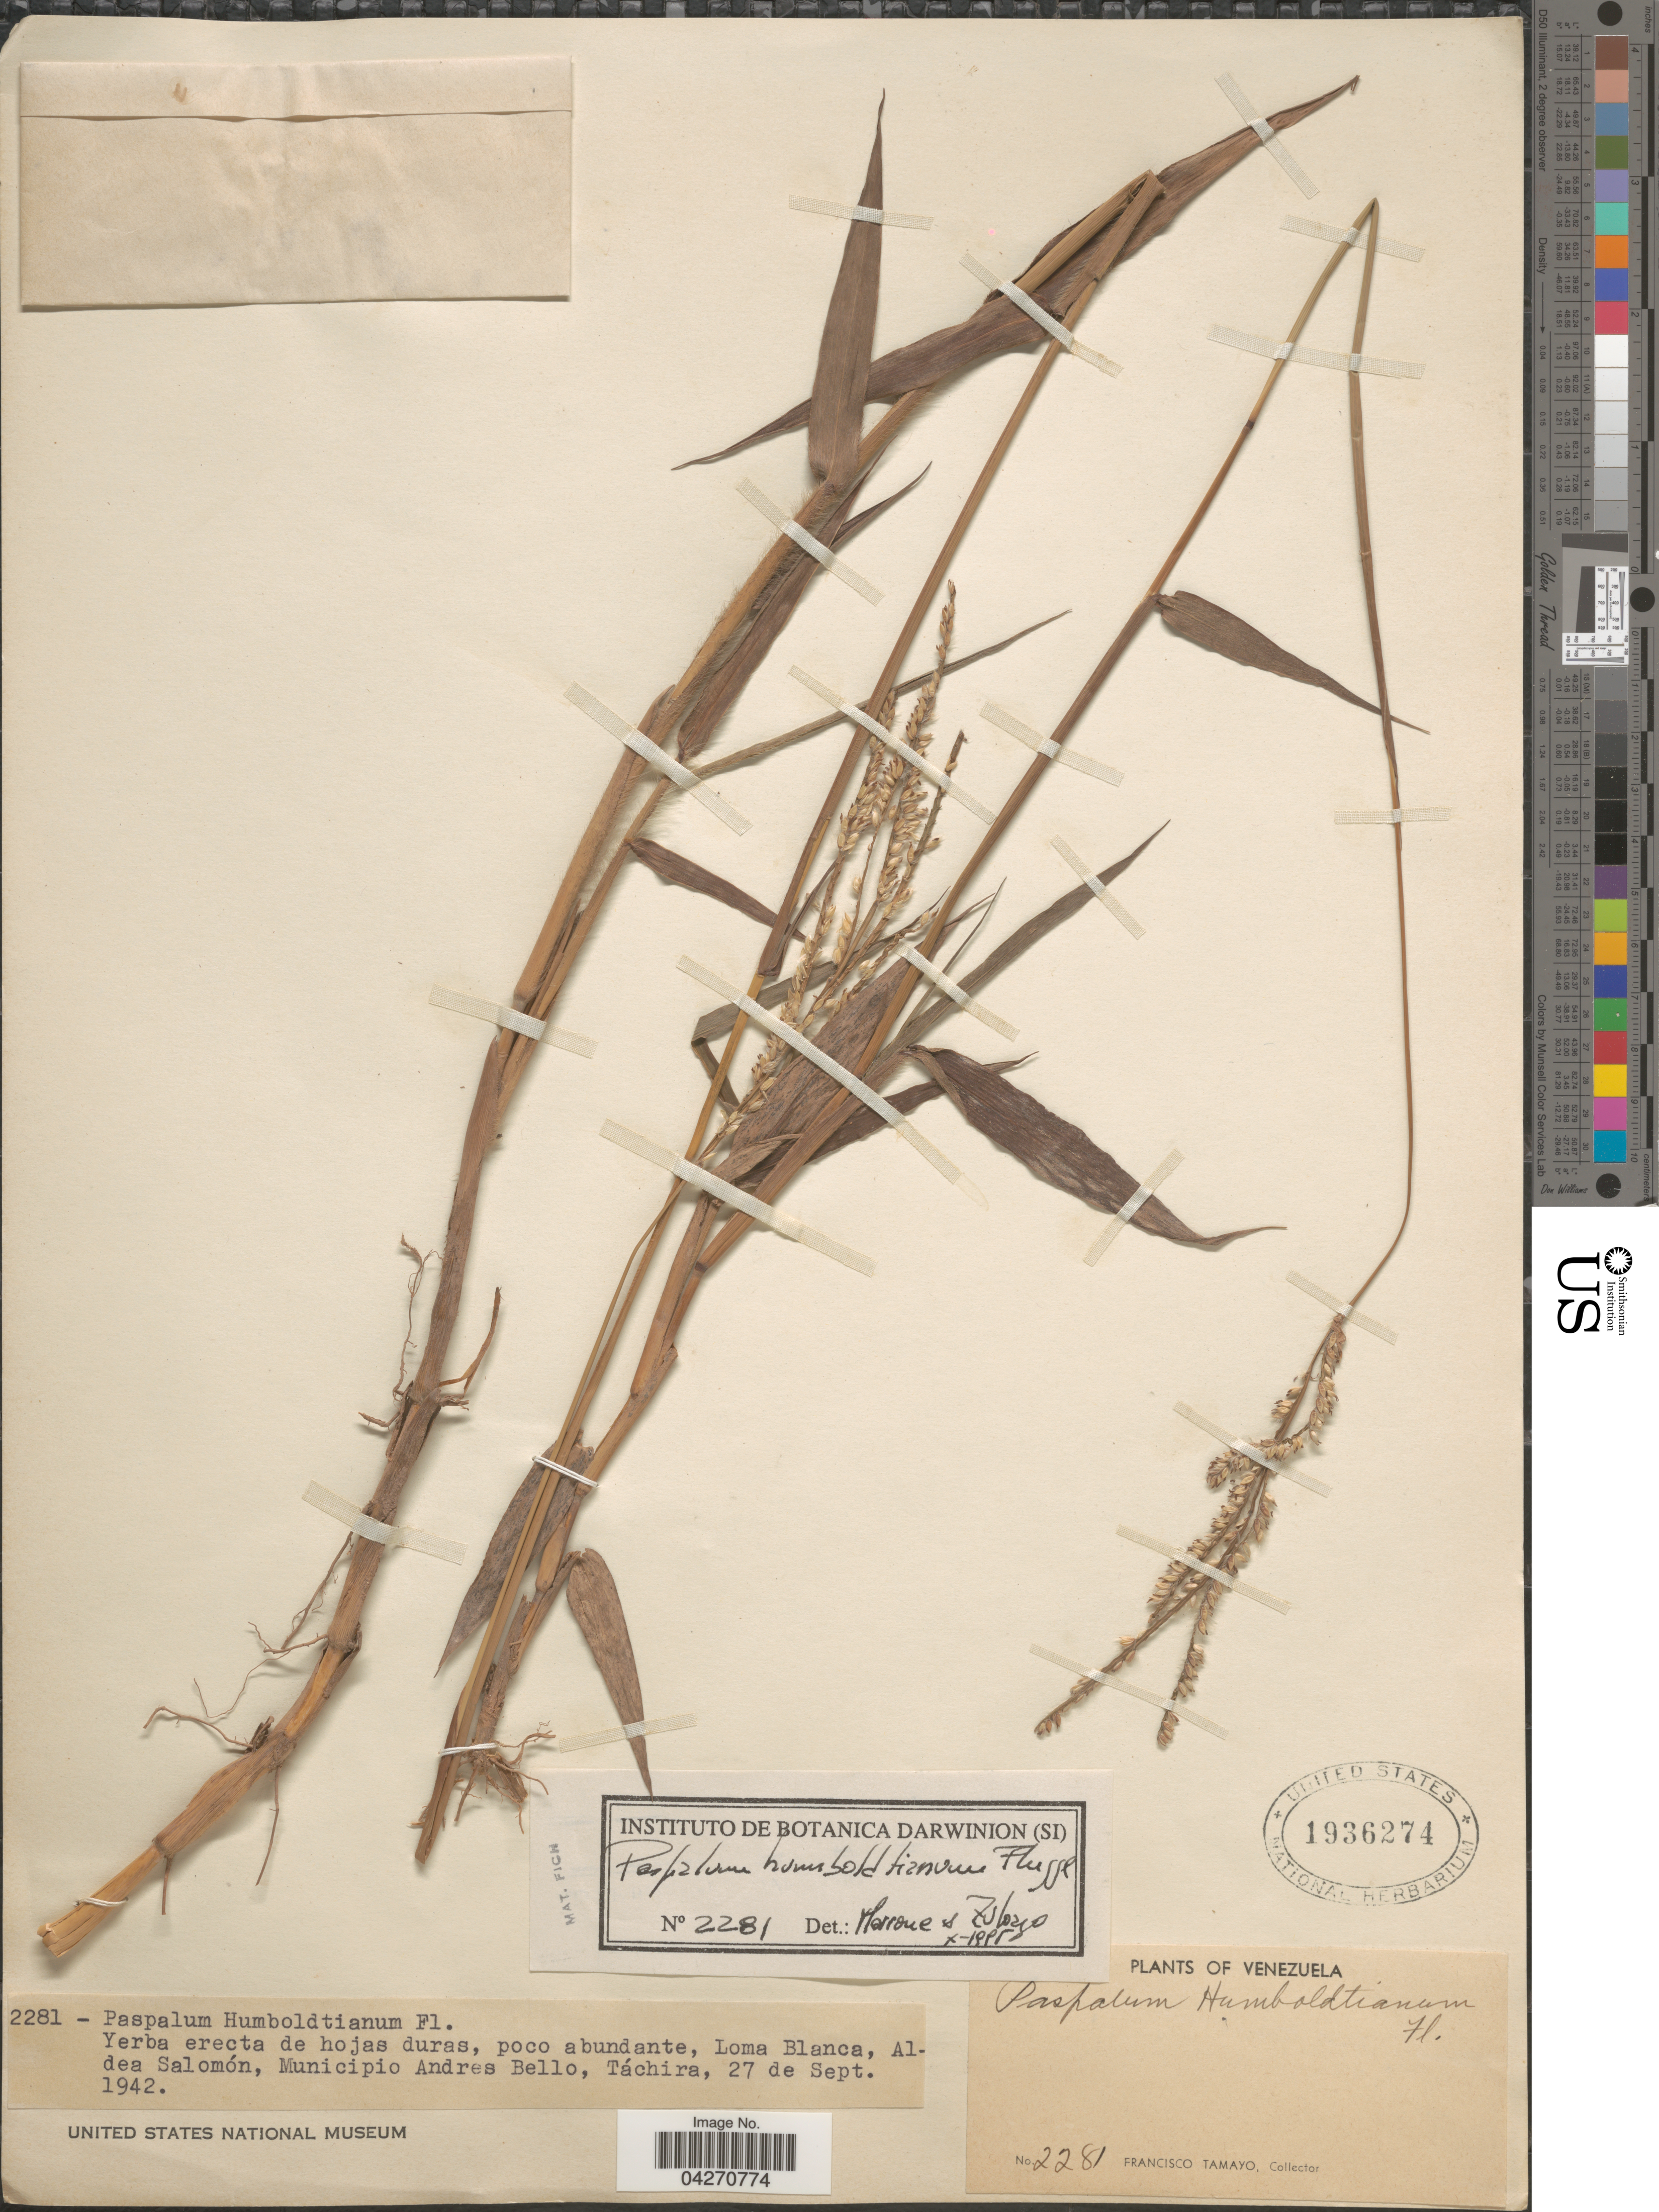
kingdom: Plantae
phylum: Tracheophyta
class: Liliopsida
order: Poales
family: Poaceae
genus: Paspalum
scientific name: Paspalum humboldtianum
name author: Flüggé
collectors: F. Tamayo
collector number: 2281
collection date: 1942-09-27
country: Venezuela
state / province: Tachira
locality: Yerba erecta de hojas duras, poco abundante, Loma Blanca, Aldea Salomón, Municipio Andres Bello.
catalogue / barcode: US 1936274